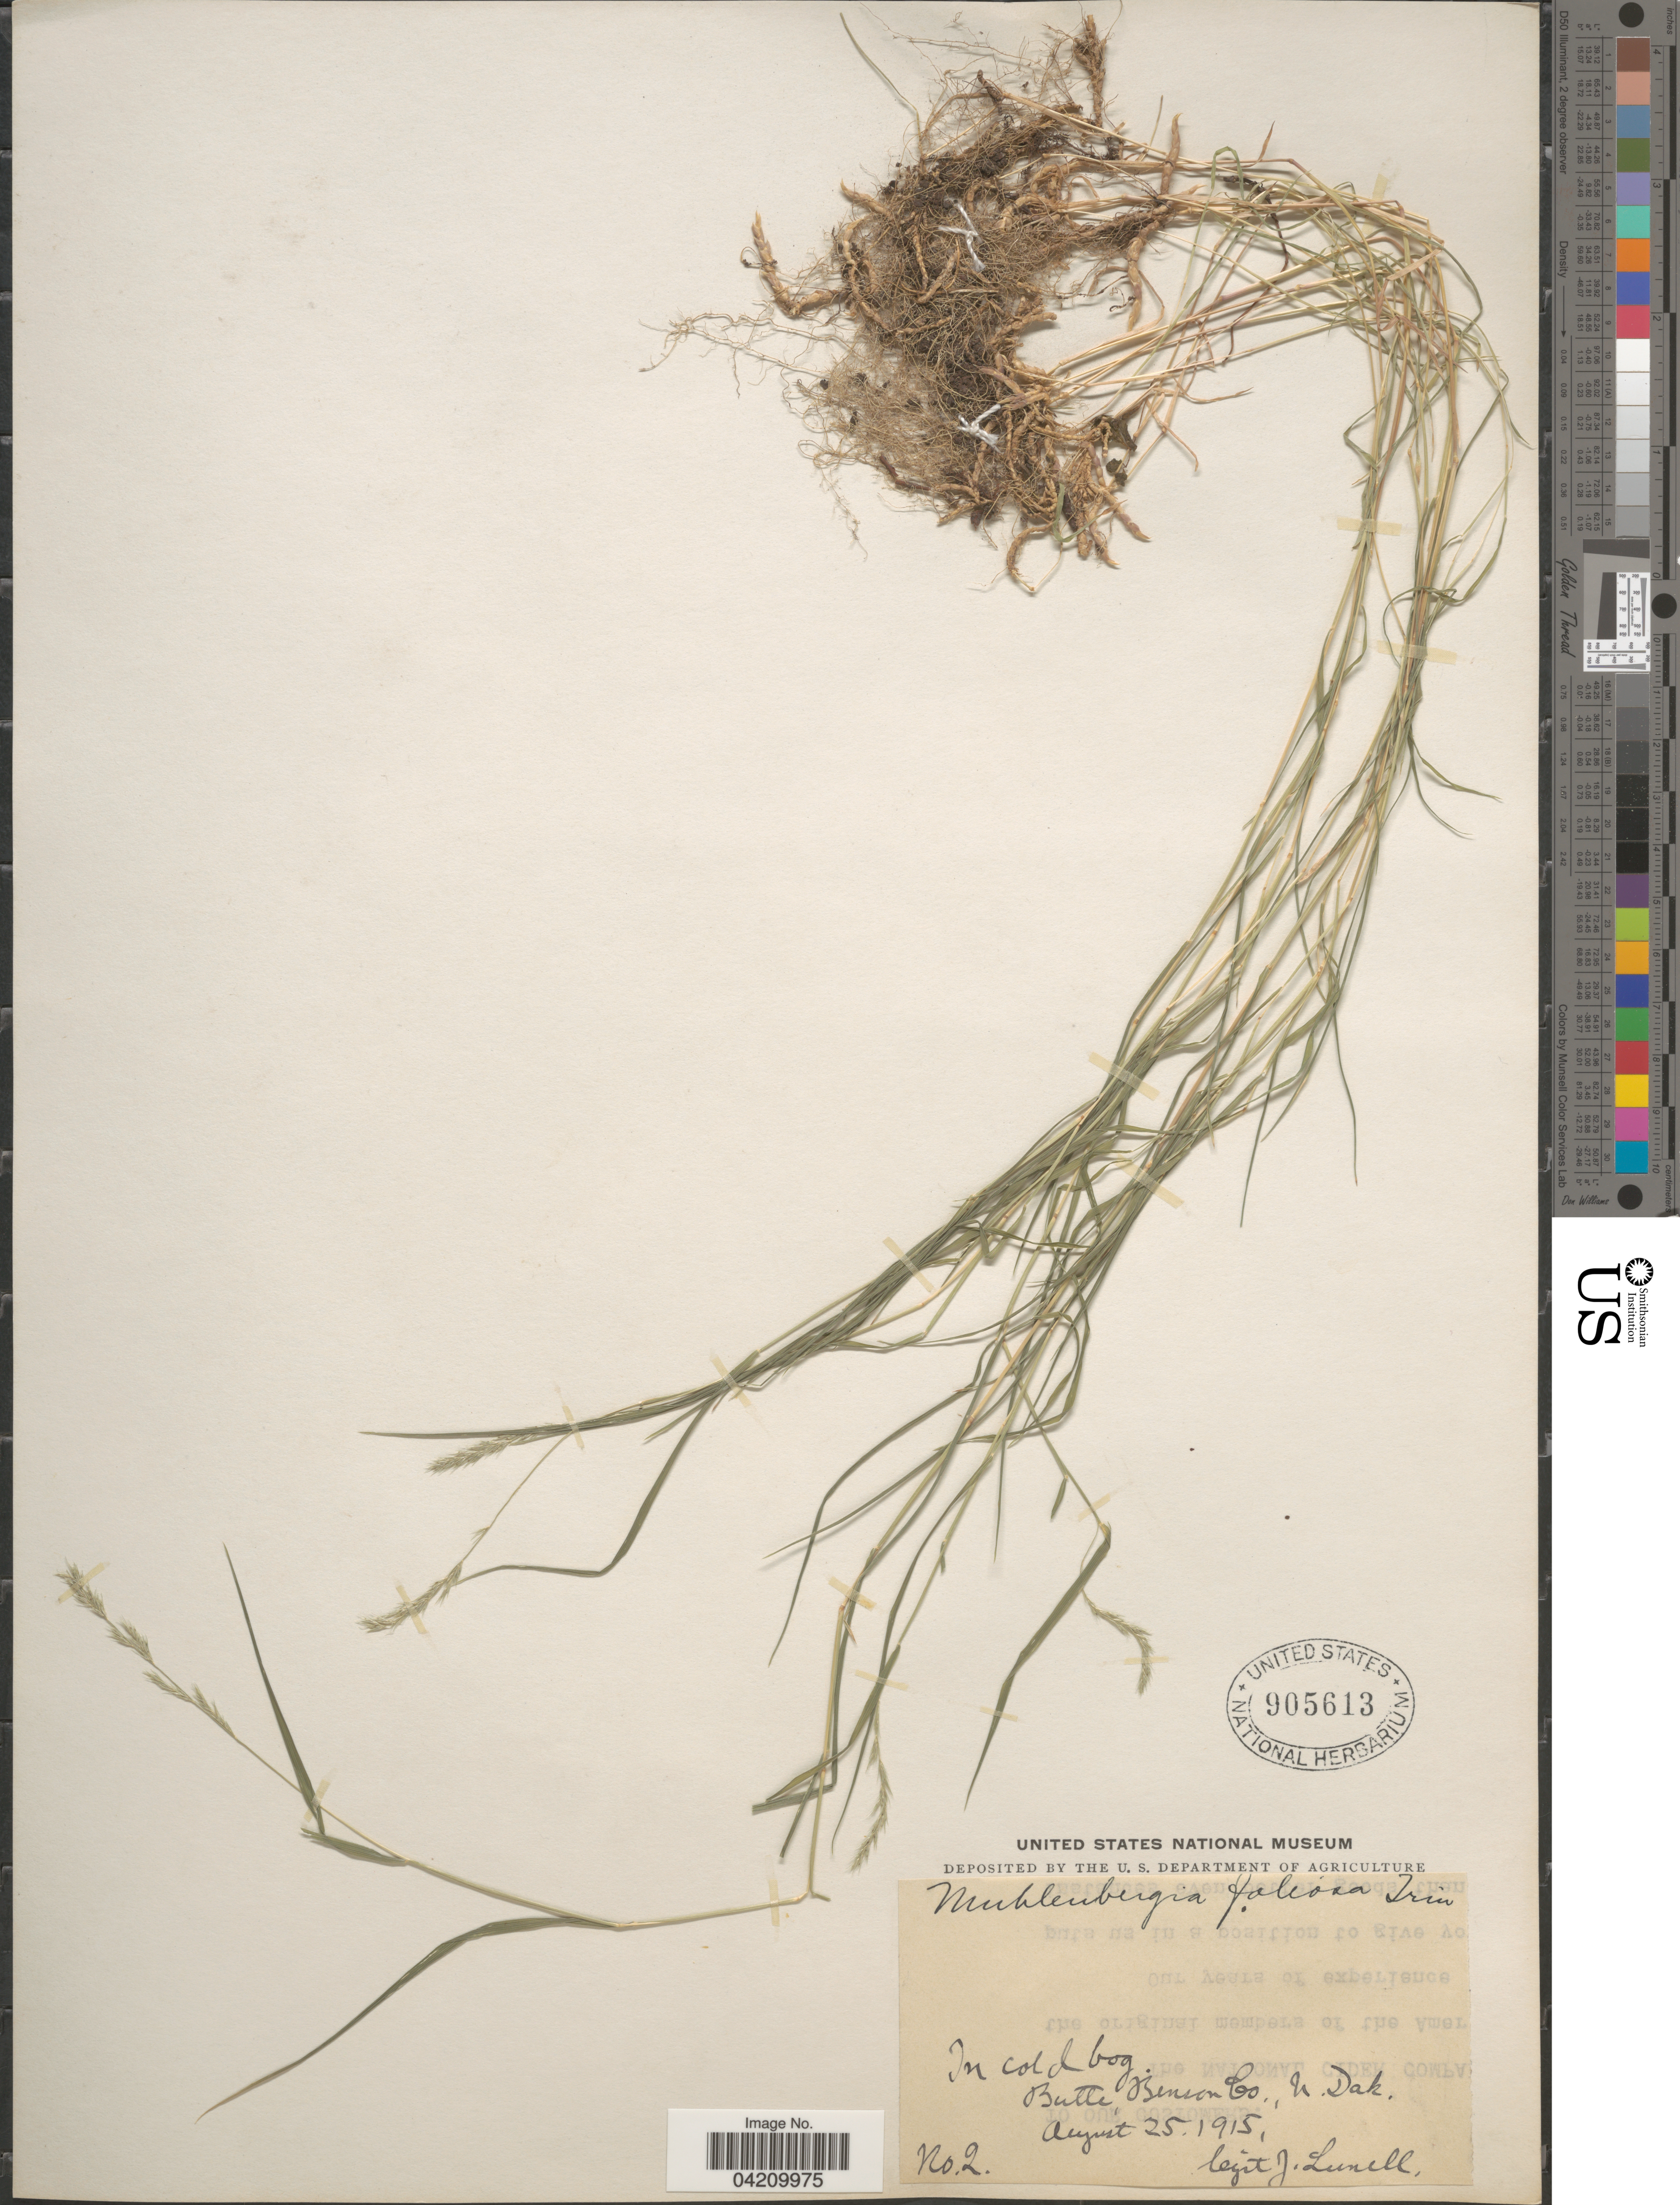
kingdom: Plantae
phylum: Tracheophyta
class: Liliopsida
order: Poales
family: Poaceae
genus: Muhlenbergia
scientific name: Muhlenbergia mexicana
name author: (L.) Trin.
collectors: J. Lunell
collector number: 2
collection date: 1915-08-25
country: United States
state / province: North Dakota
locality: Butte, Benson Co.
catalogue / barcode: US 905613